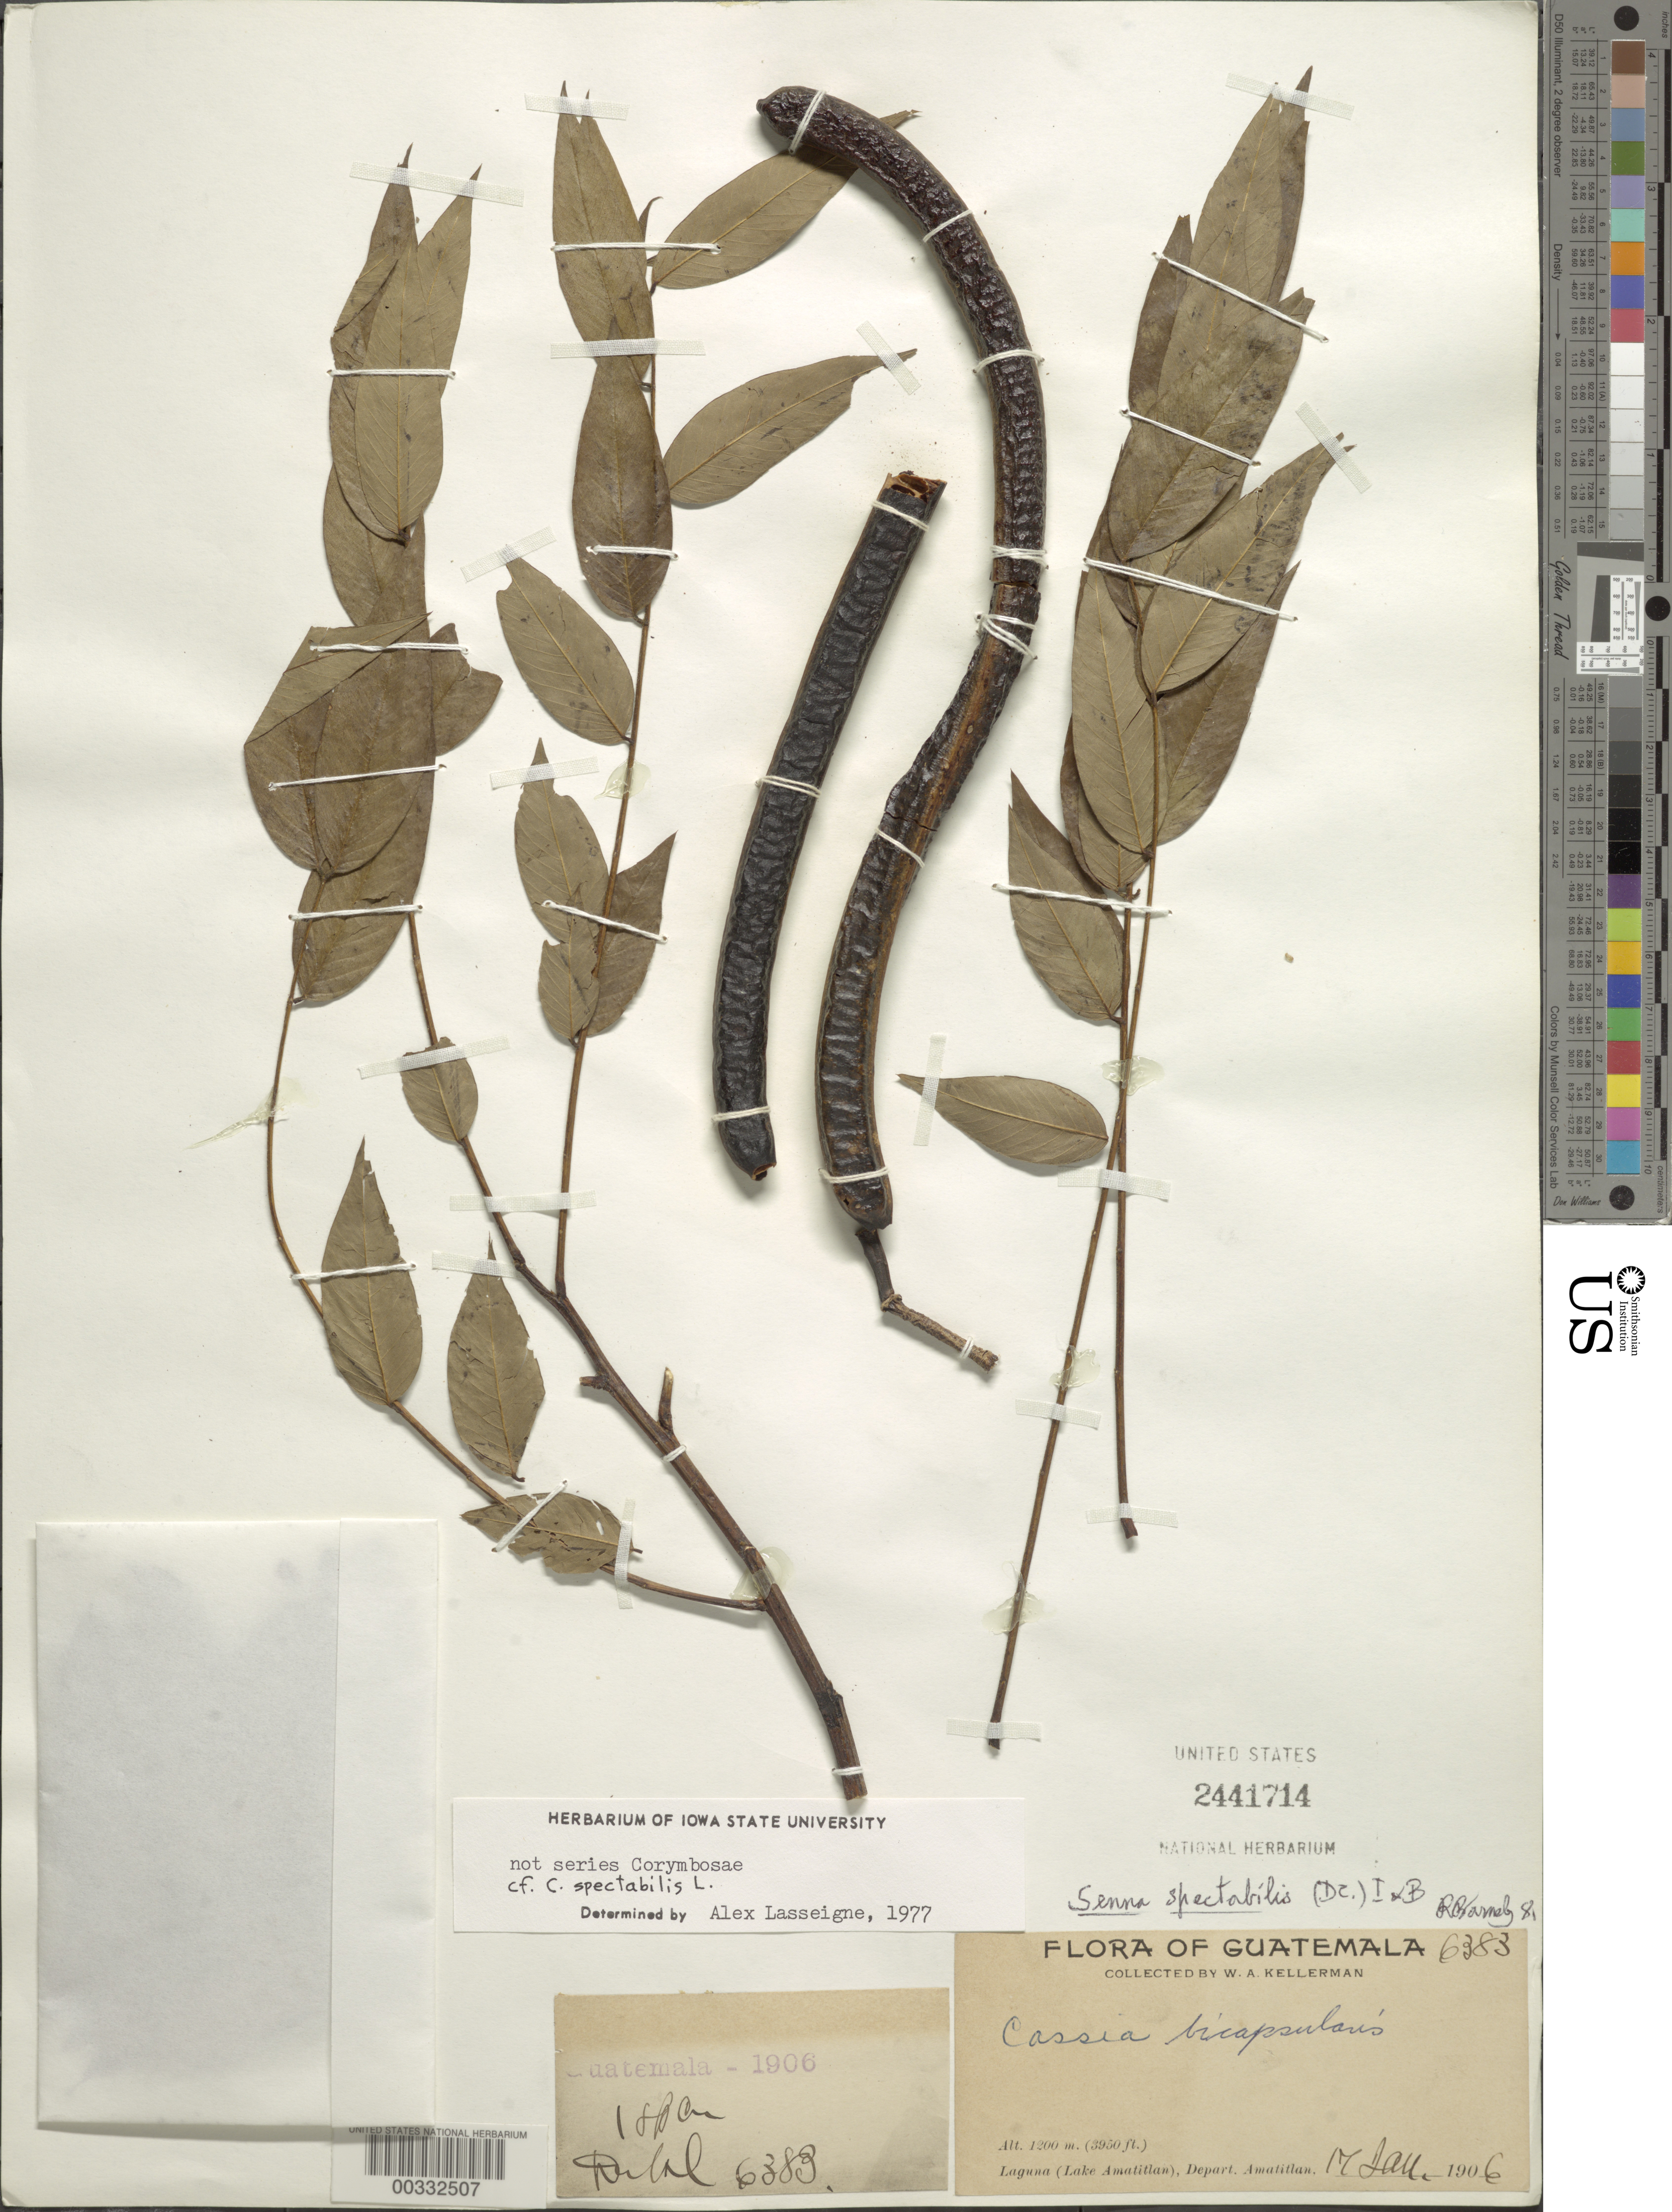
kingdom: Plantae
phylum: Tracheophyta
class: Magnoliopsida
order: Fabales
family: Fabaceae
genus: Senna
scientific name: Senna spectabilis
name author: (DC.) H.S. Irwin & Barneby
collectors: W. A. Kellerman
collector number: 6383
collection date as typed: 17 Jan 1906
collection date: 1906-01-17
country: Guatemala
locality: Laguna (lake Amatitlán)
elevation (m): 1200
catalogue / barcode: US 221714